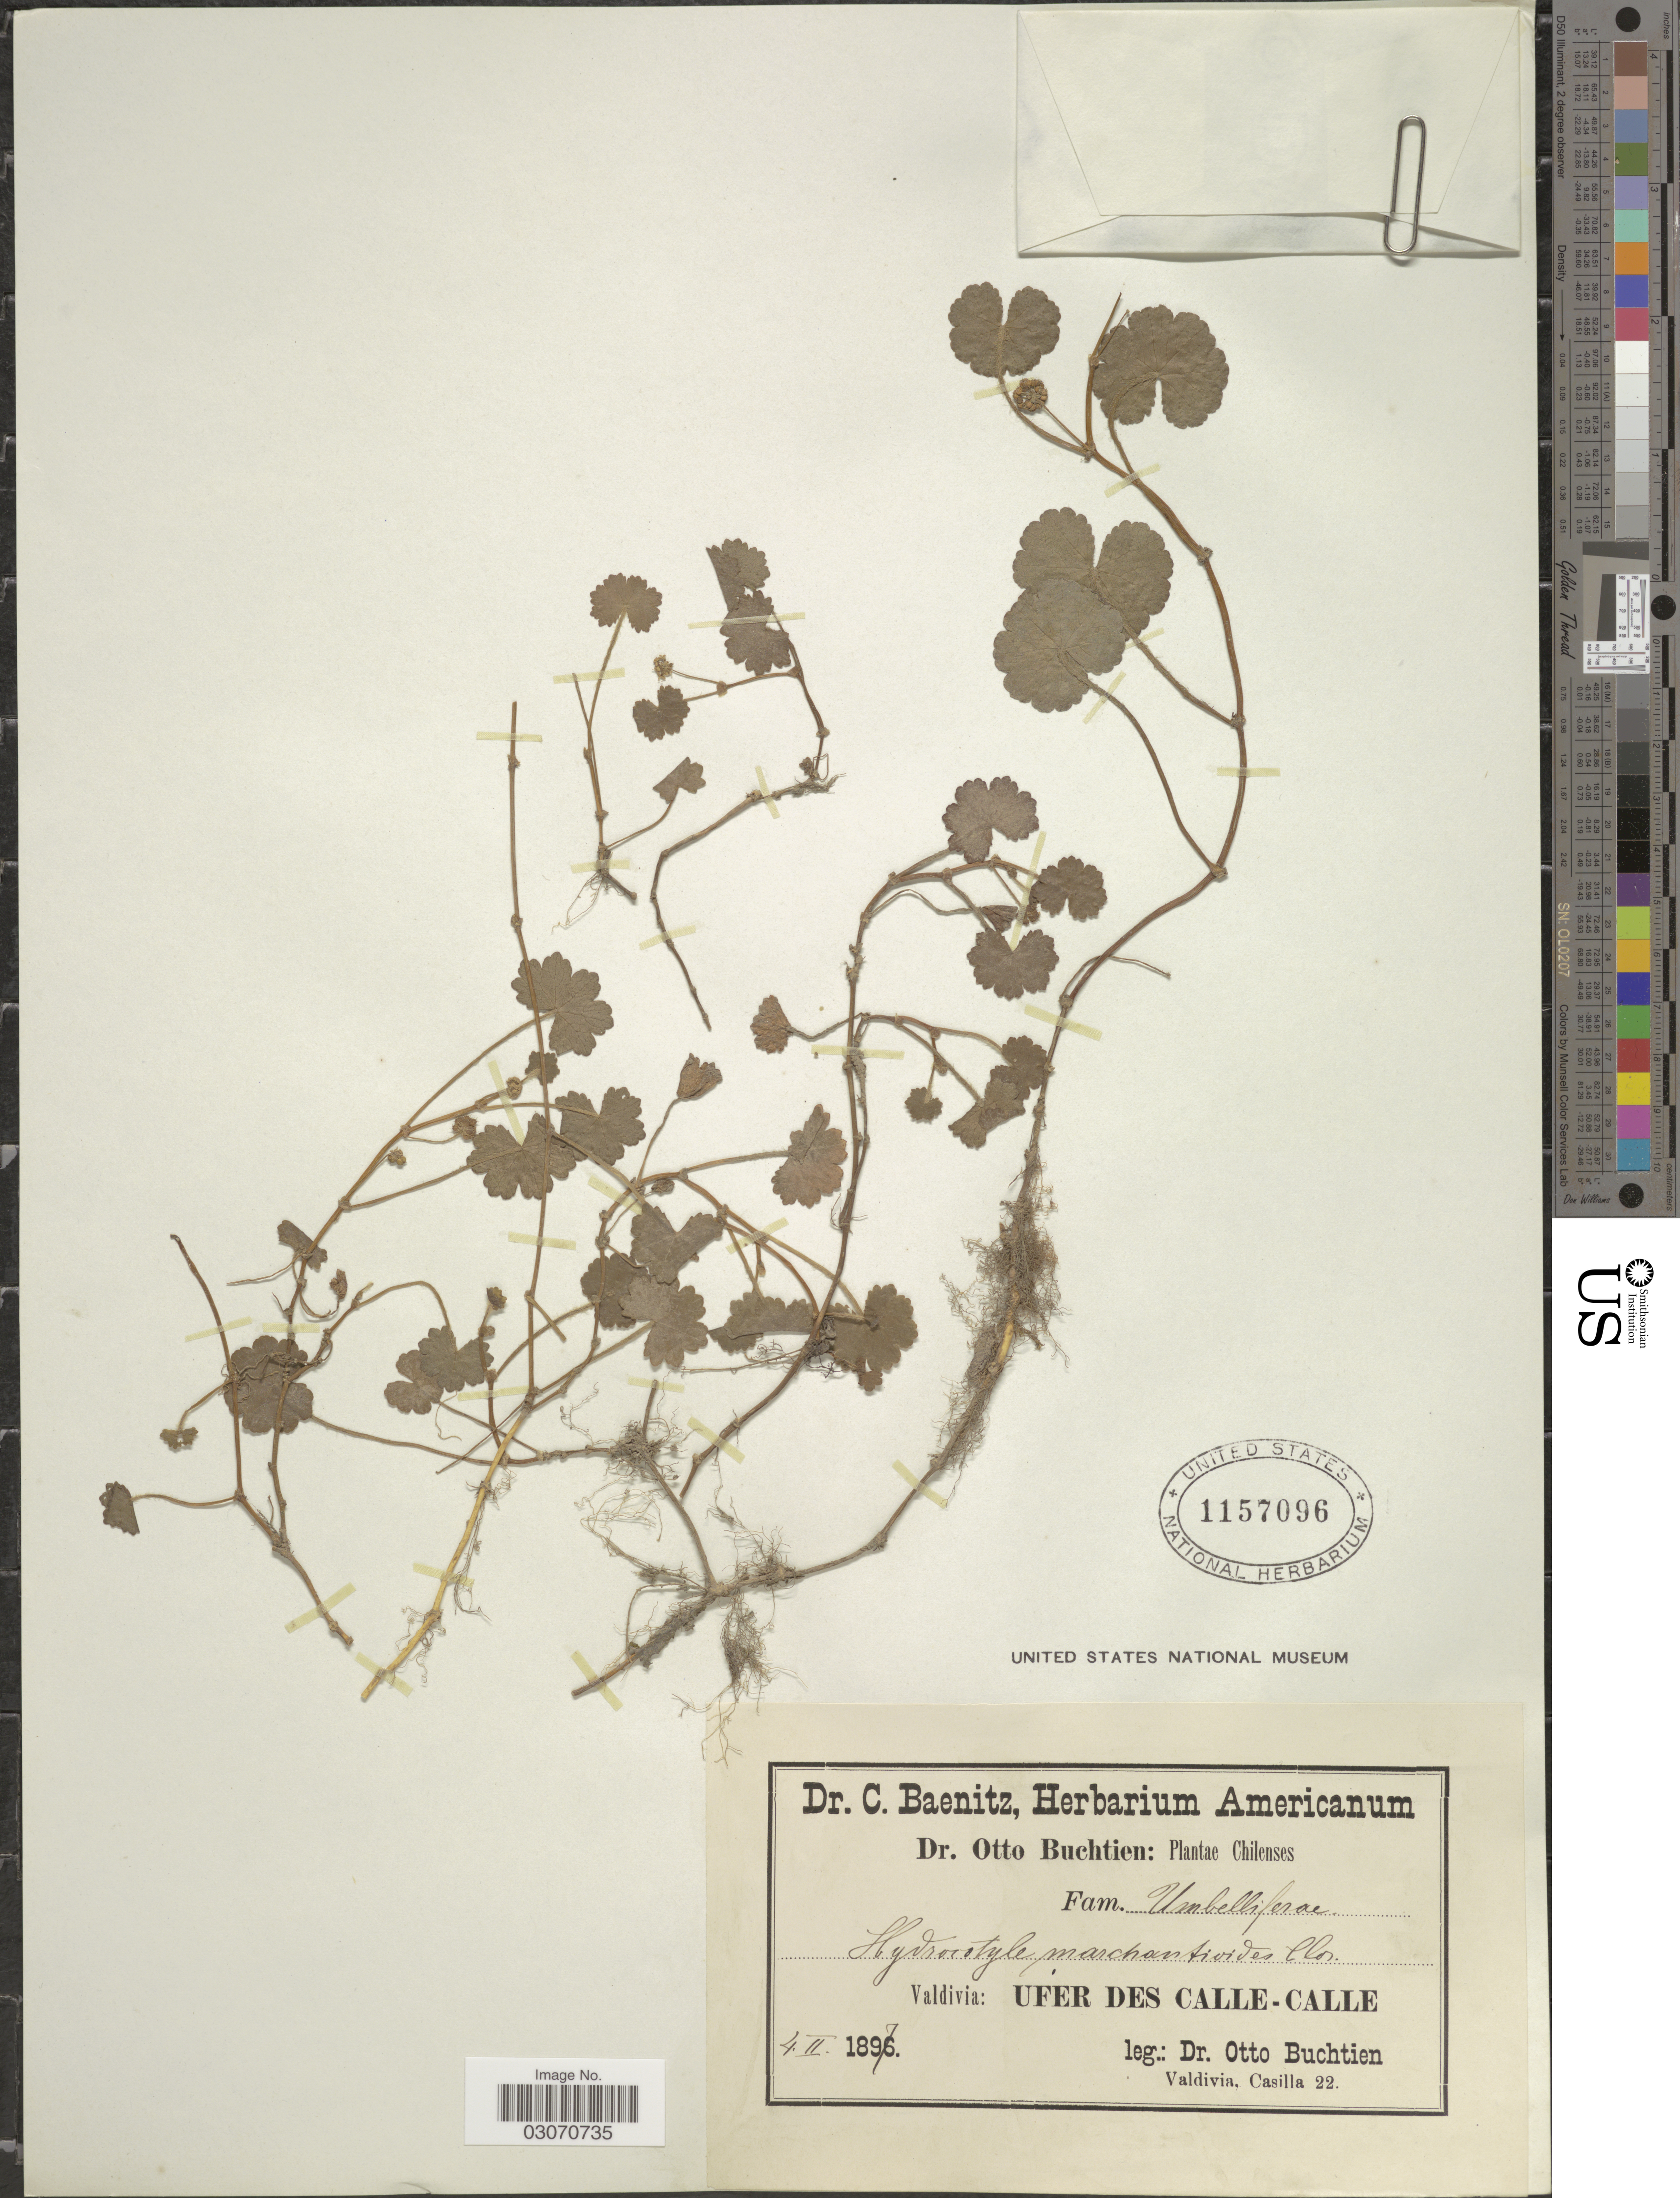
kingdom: Plantae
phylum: Tracheophyta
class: Magnoliopsida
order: Apiales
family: Araliaceae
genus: Hydrocotyle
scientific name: Hydrocotyle chamaemorus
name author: Cham. & Schltdl.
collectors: O. Buchtien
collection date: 1897-02-04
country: Chile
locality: Valdivia: Ufer des Calle-Calle.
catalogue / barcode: US 1157096